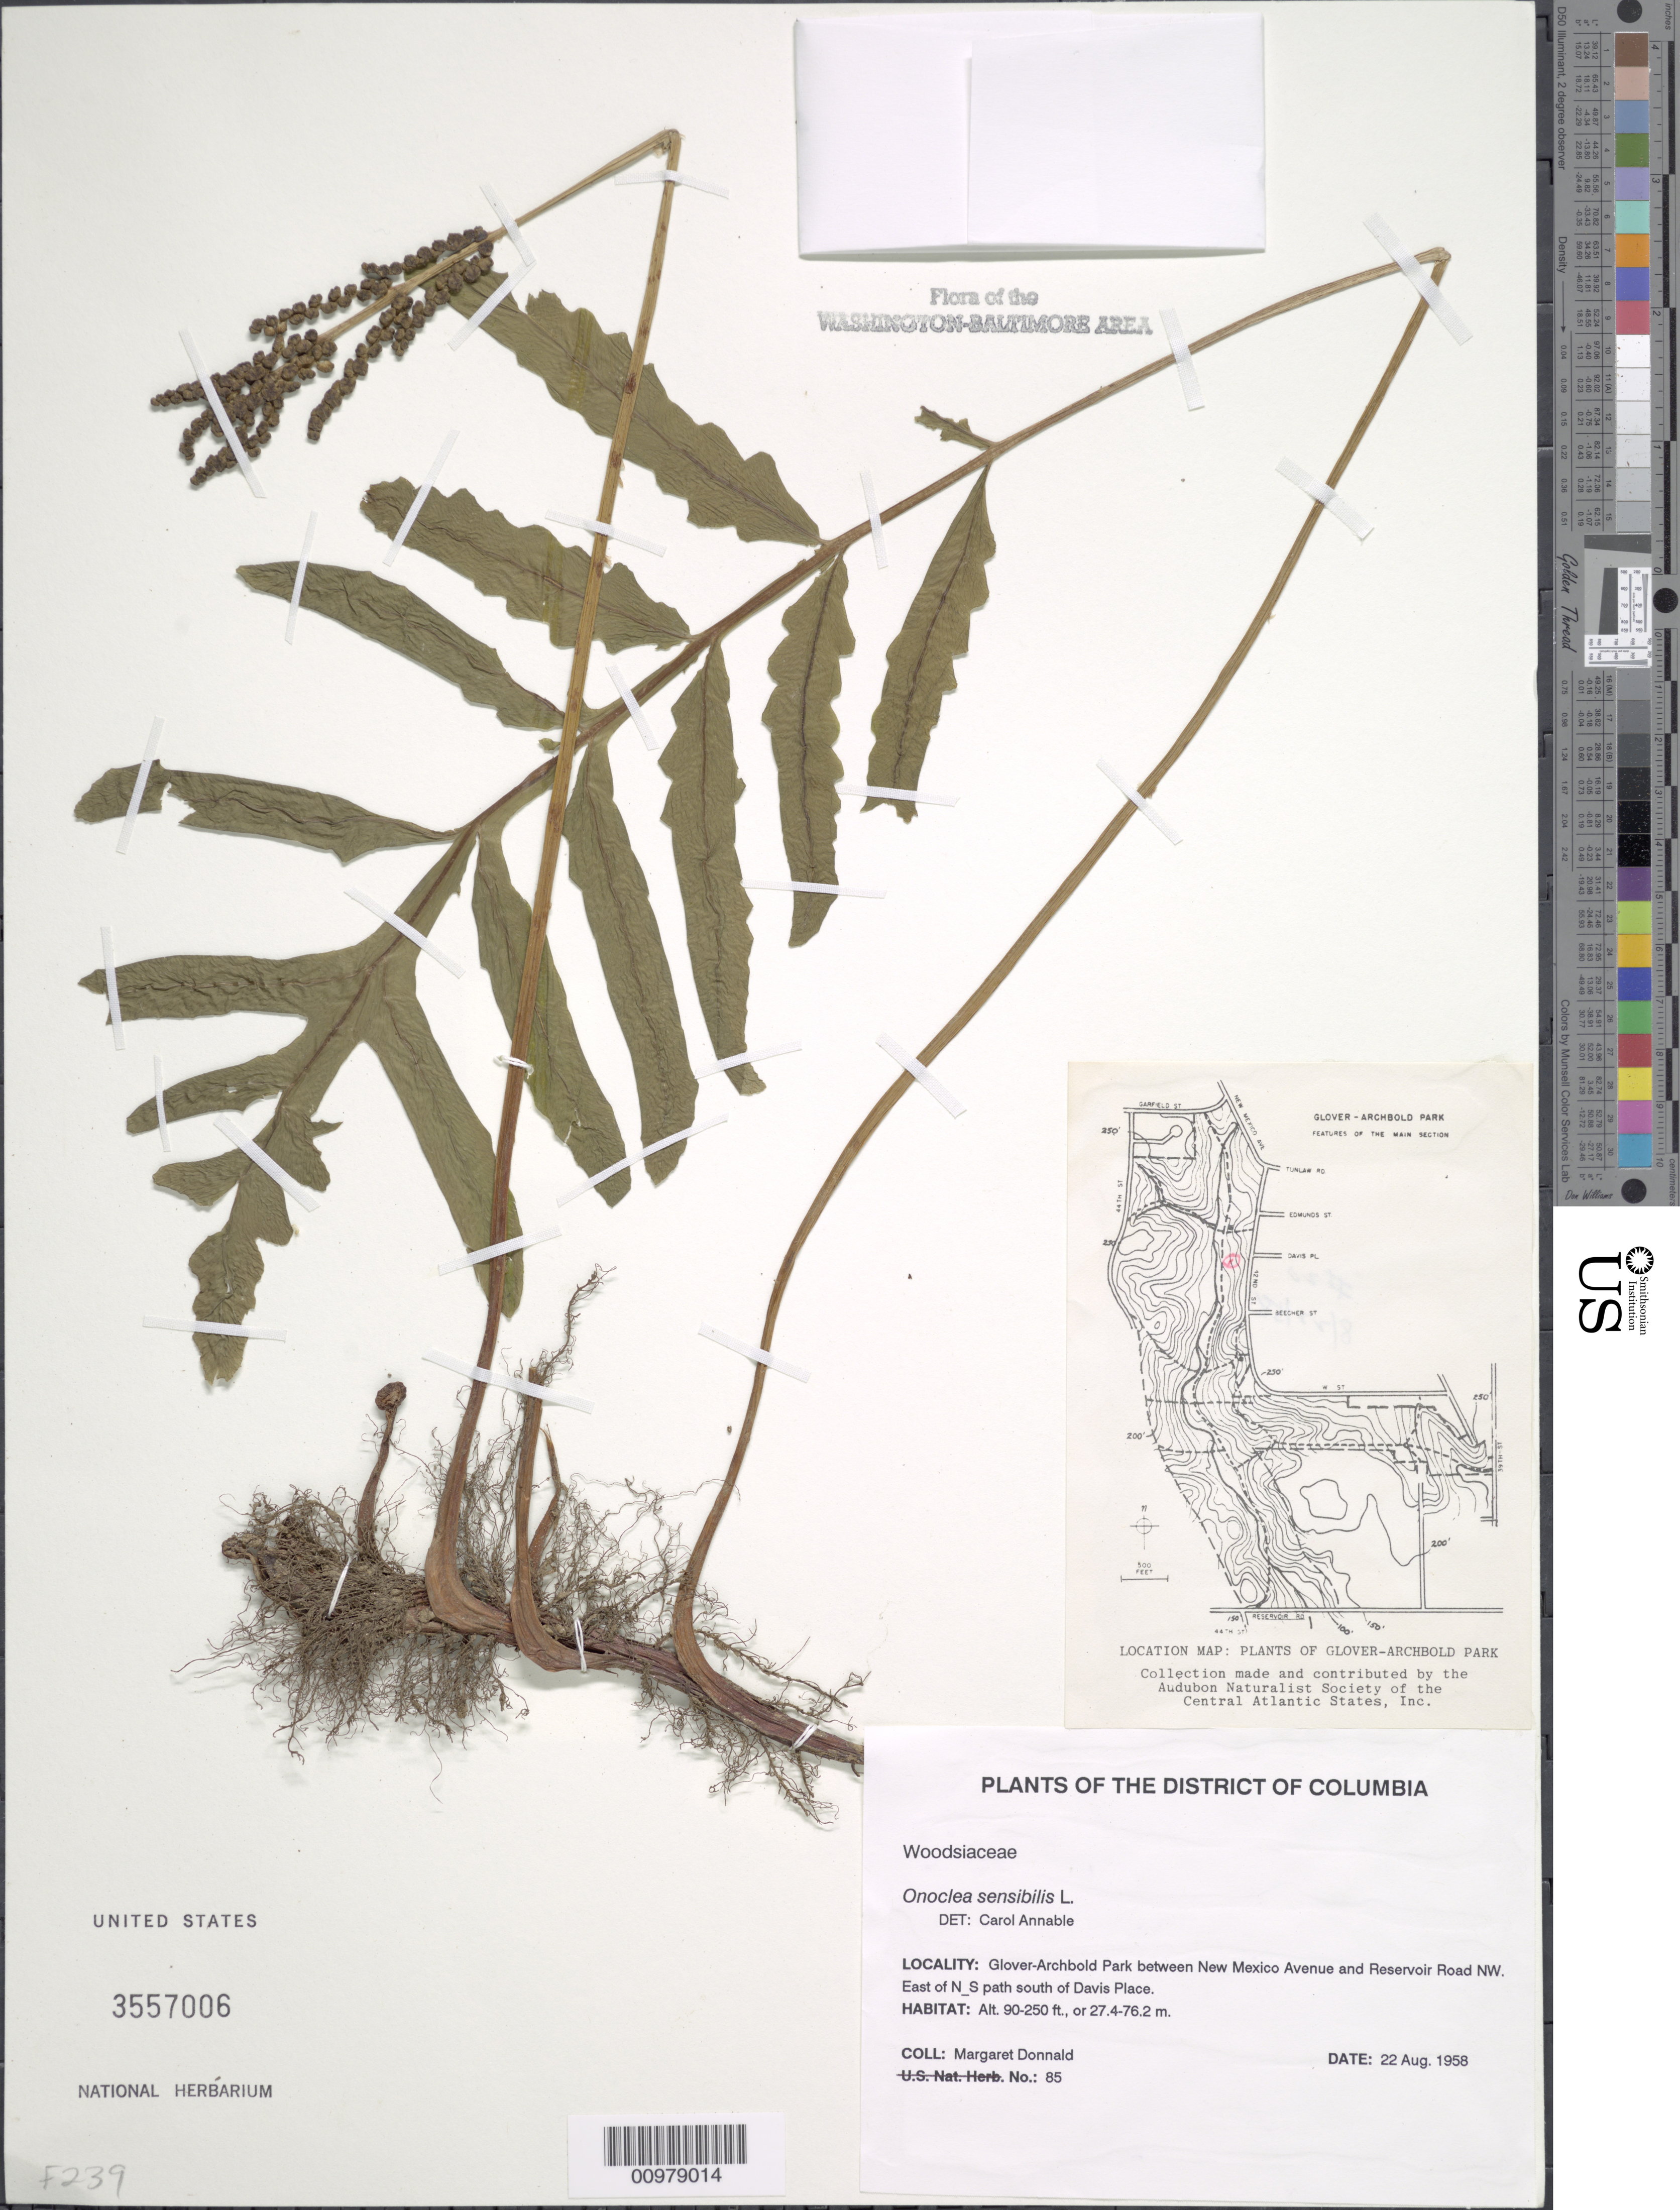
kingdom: Plantae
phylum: Tracheophyta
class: Polypodiopsida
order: Polypodiales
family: Onocleaceae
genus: Onoclea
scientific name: Onoclea sensibilis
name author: L.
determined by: Annable, C. R.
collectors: M. Donnald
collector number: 85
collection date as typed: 22 Aug 1958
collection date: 1958-08-22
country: United States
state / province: District of Columbia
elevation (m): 27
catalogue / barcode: US 3557006